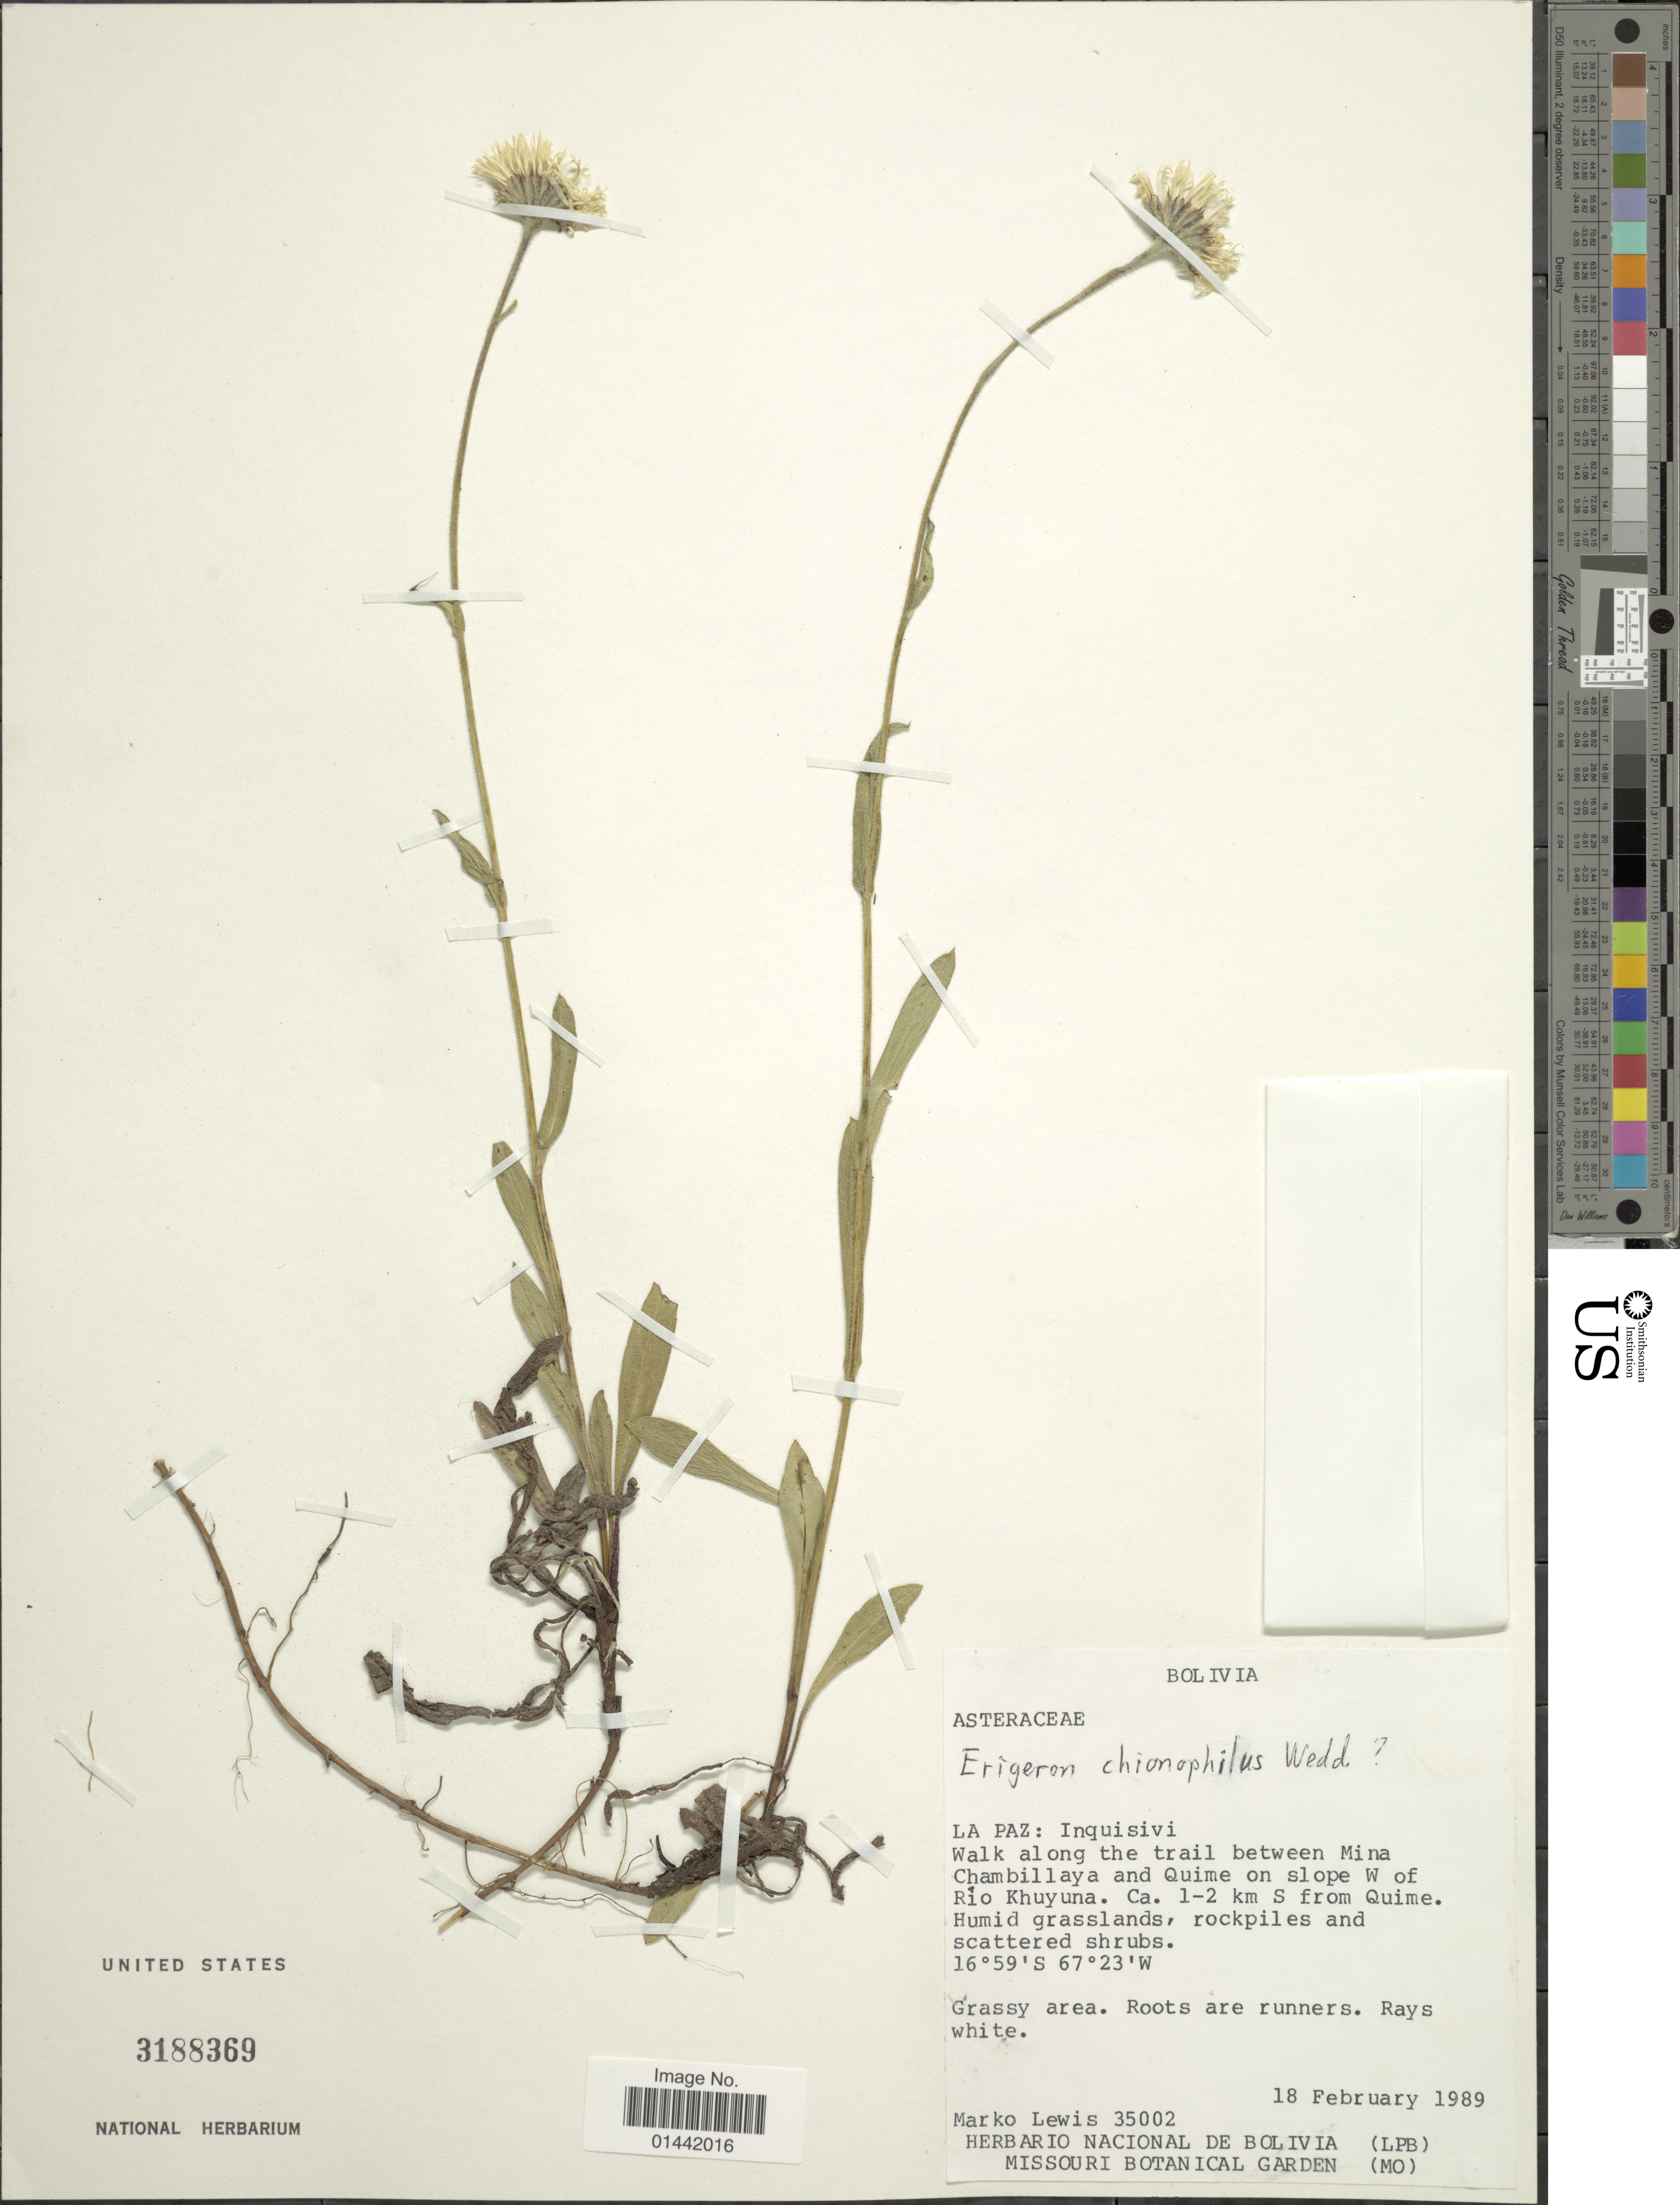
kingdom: Plantae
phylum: Tracheophyta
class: Magnoliopsida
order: Asterales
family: Asteraceae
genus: Erigeron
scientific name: Erigeron chionophilus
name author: Wedd.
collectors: M. A. Lewis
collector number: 35002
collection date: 1989-02-18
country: Bolivia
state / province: La Paz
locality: Inquisivi, walk along the trail between Mina Chambillaya and Quime onslope W of Rio Khuyuna, ca. 1-2 km S from Quime, grassy area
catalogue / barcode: US 3188369